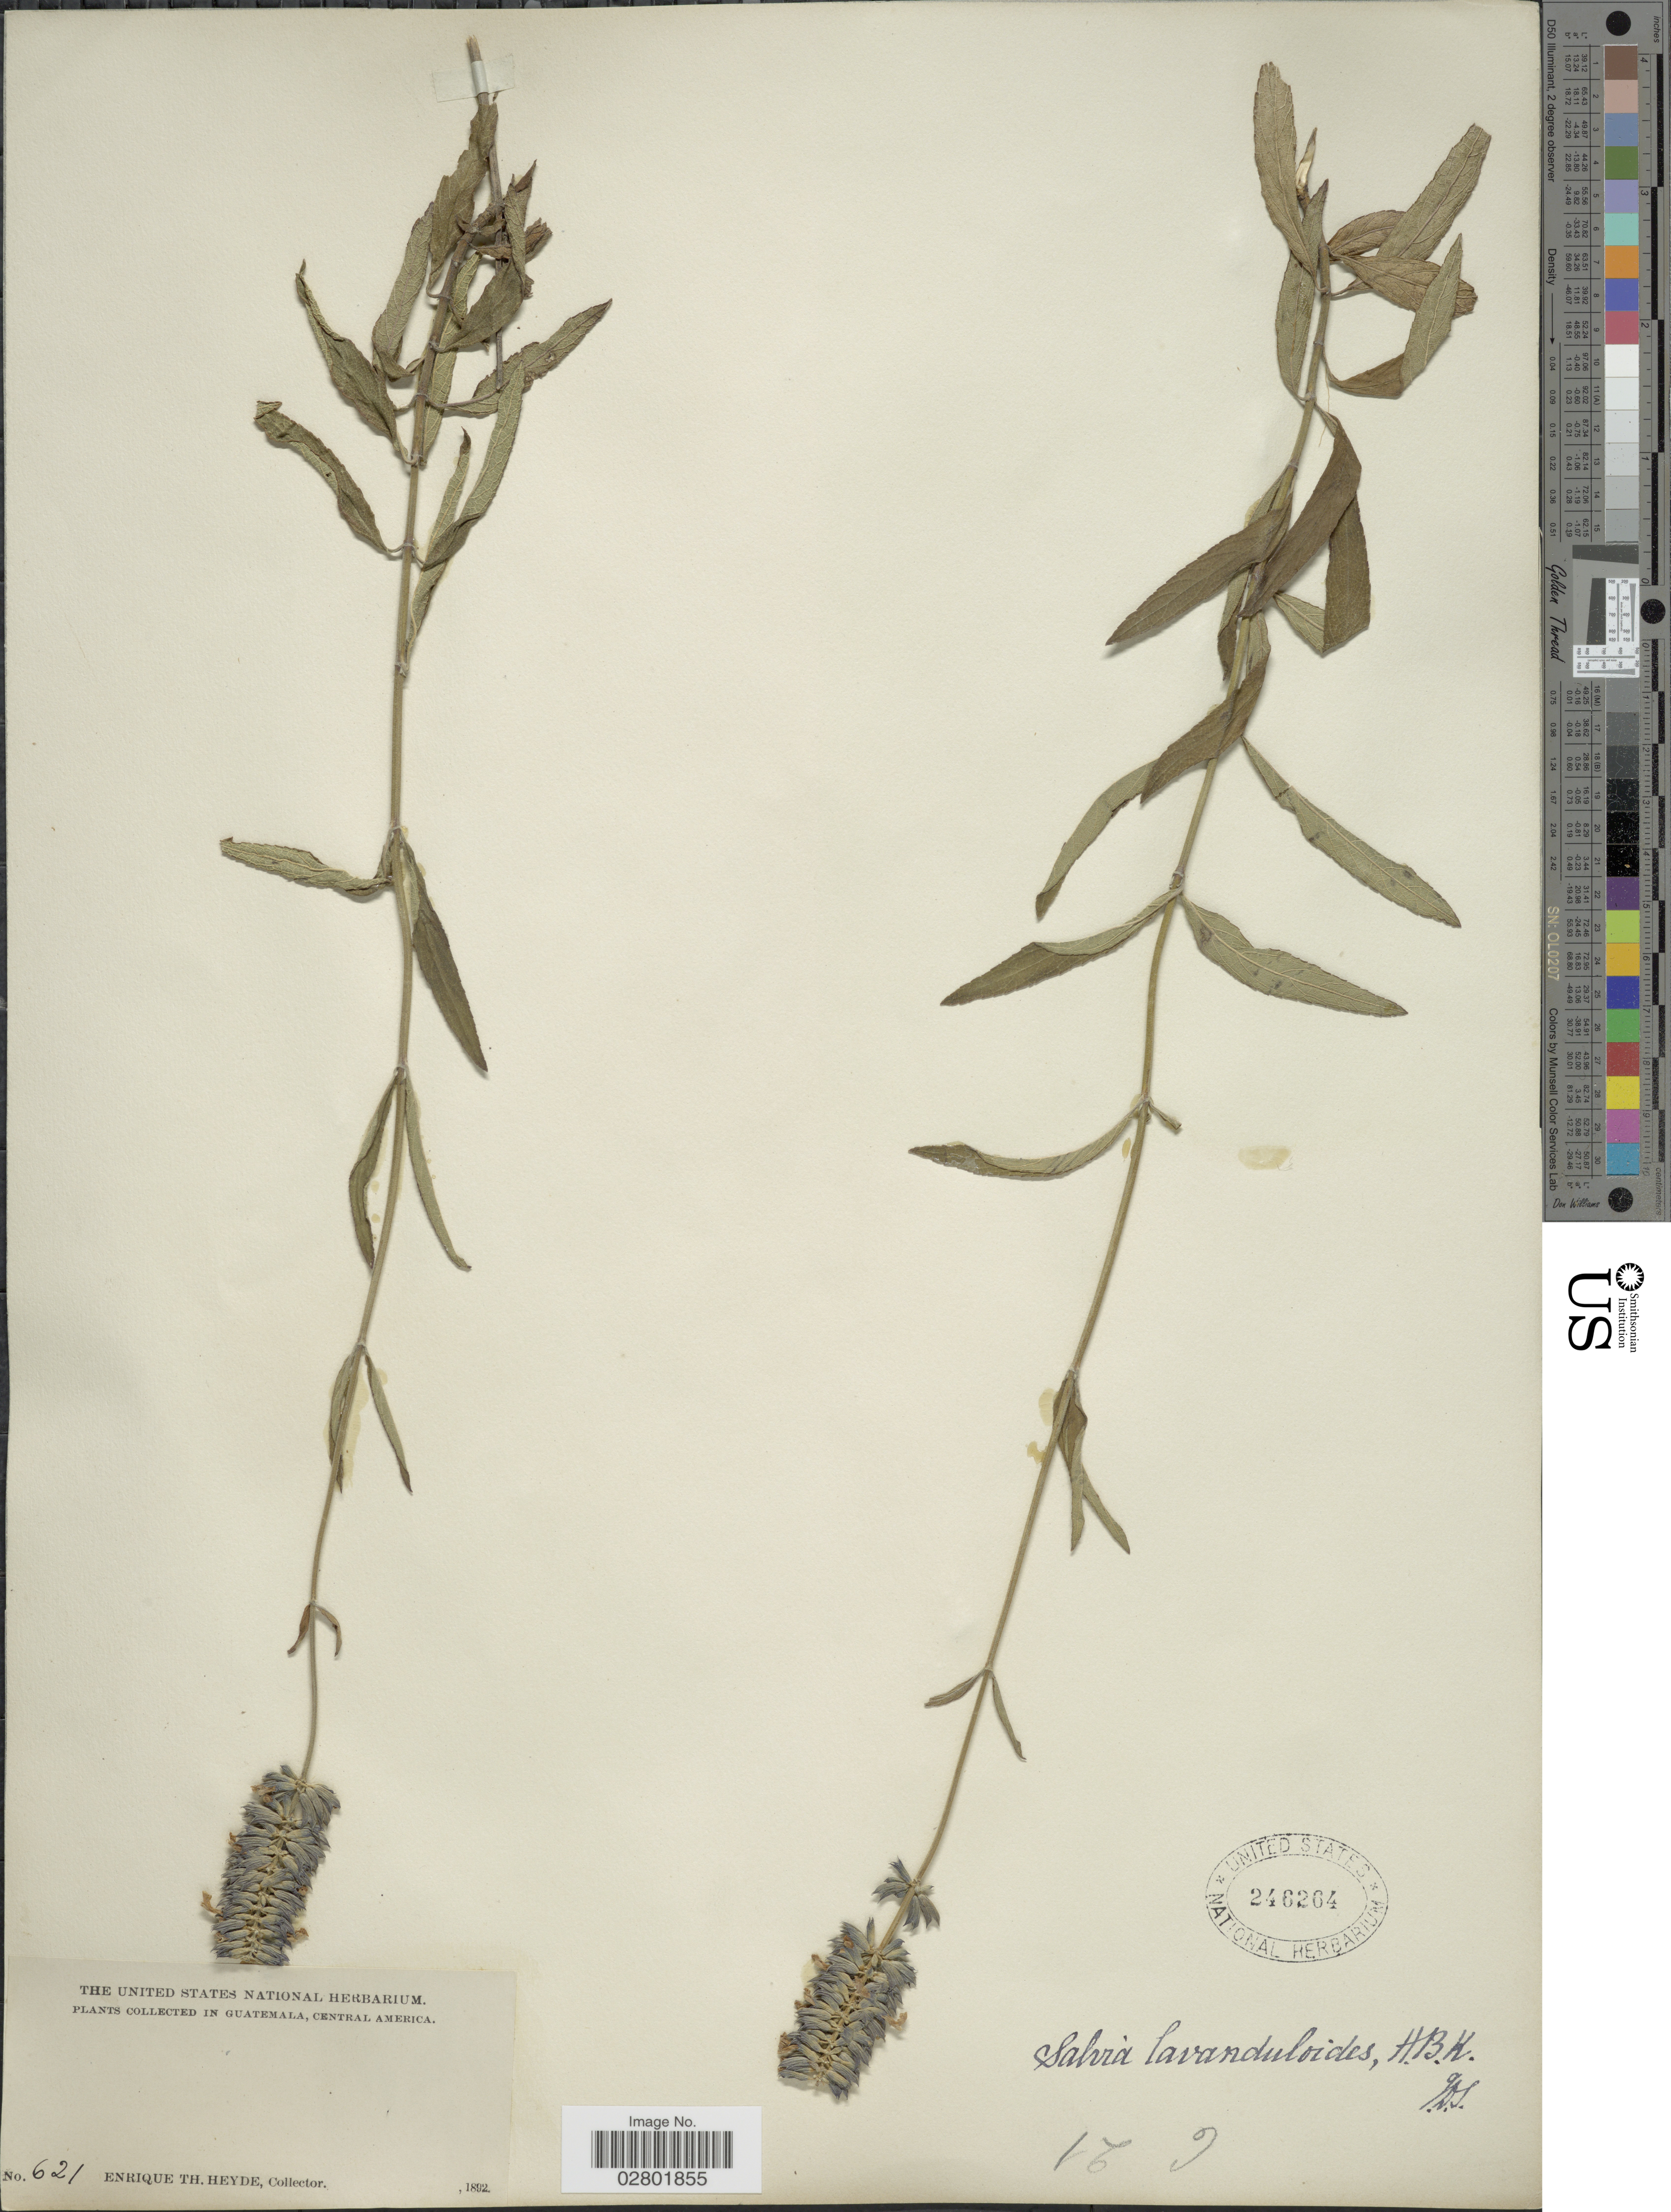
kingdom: Plantae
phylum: Tracheophyta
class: Magnoliopsida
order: Lamiales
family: Lamiaceae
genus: Salvia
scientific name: Salvia lavanduloides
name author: Kunth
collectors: E. T. Heyde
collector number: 621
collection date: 1892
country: Guatemala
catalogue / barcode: US 246264